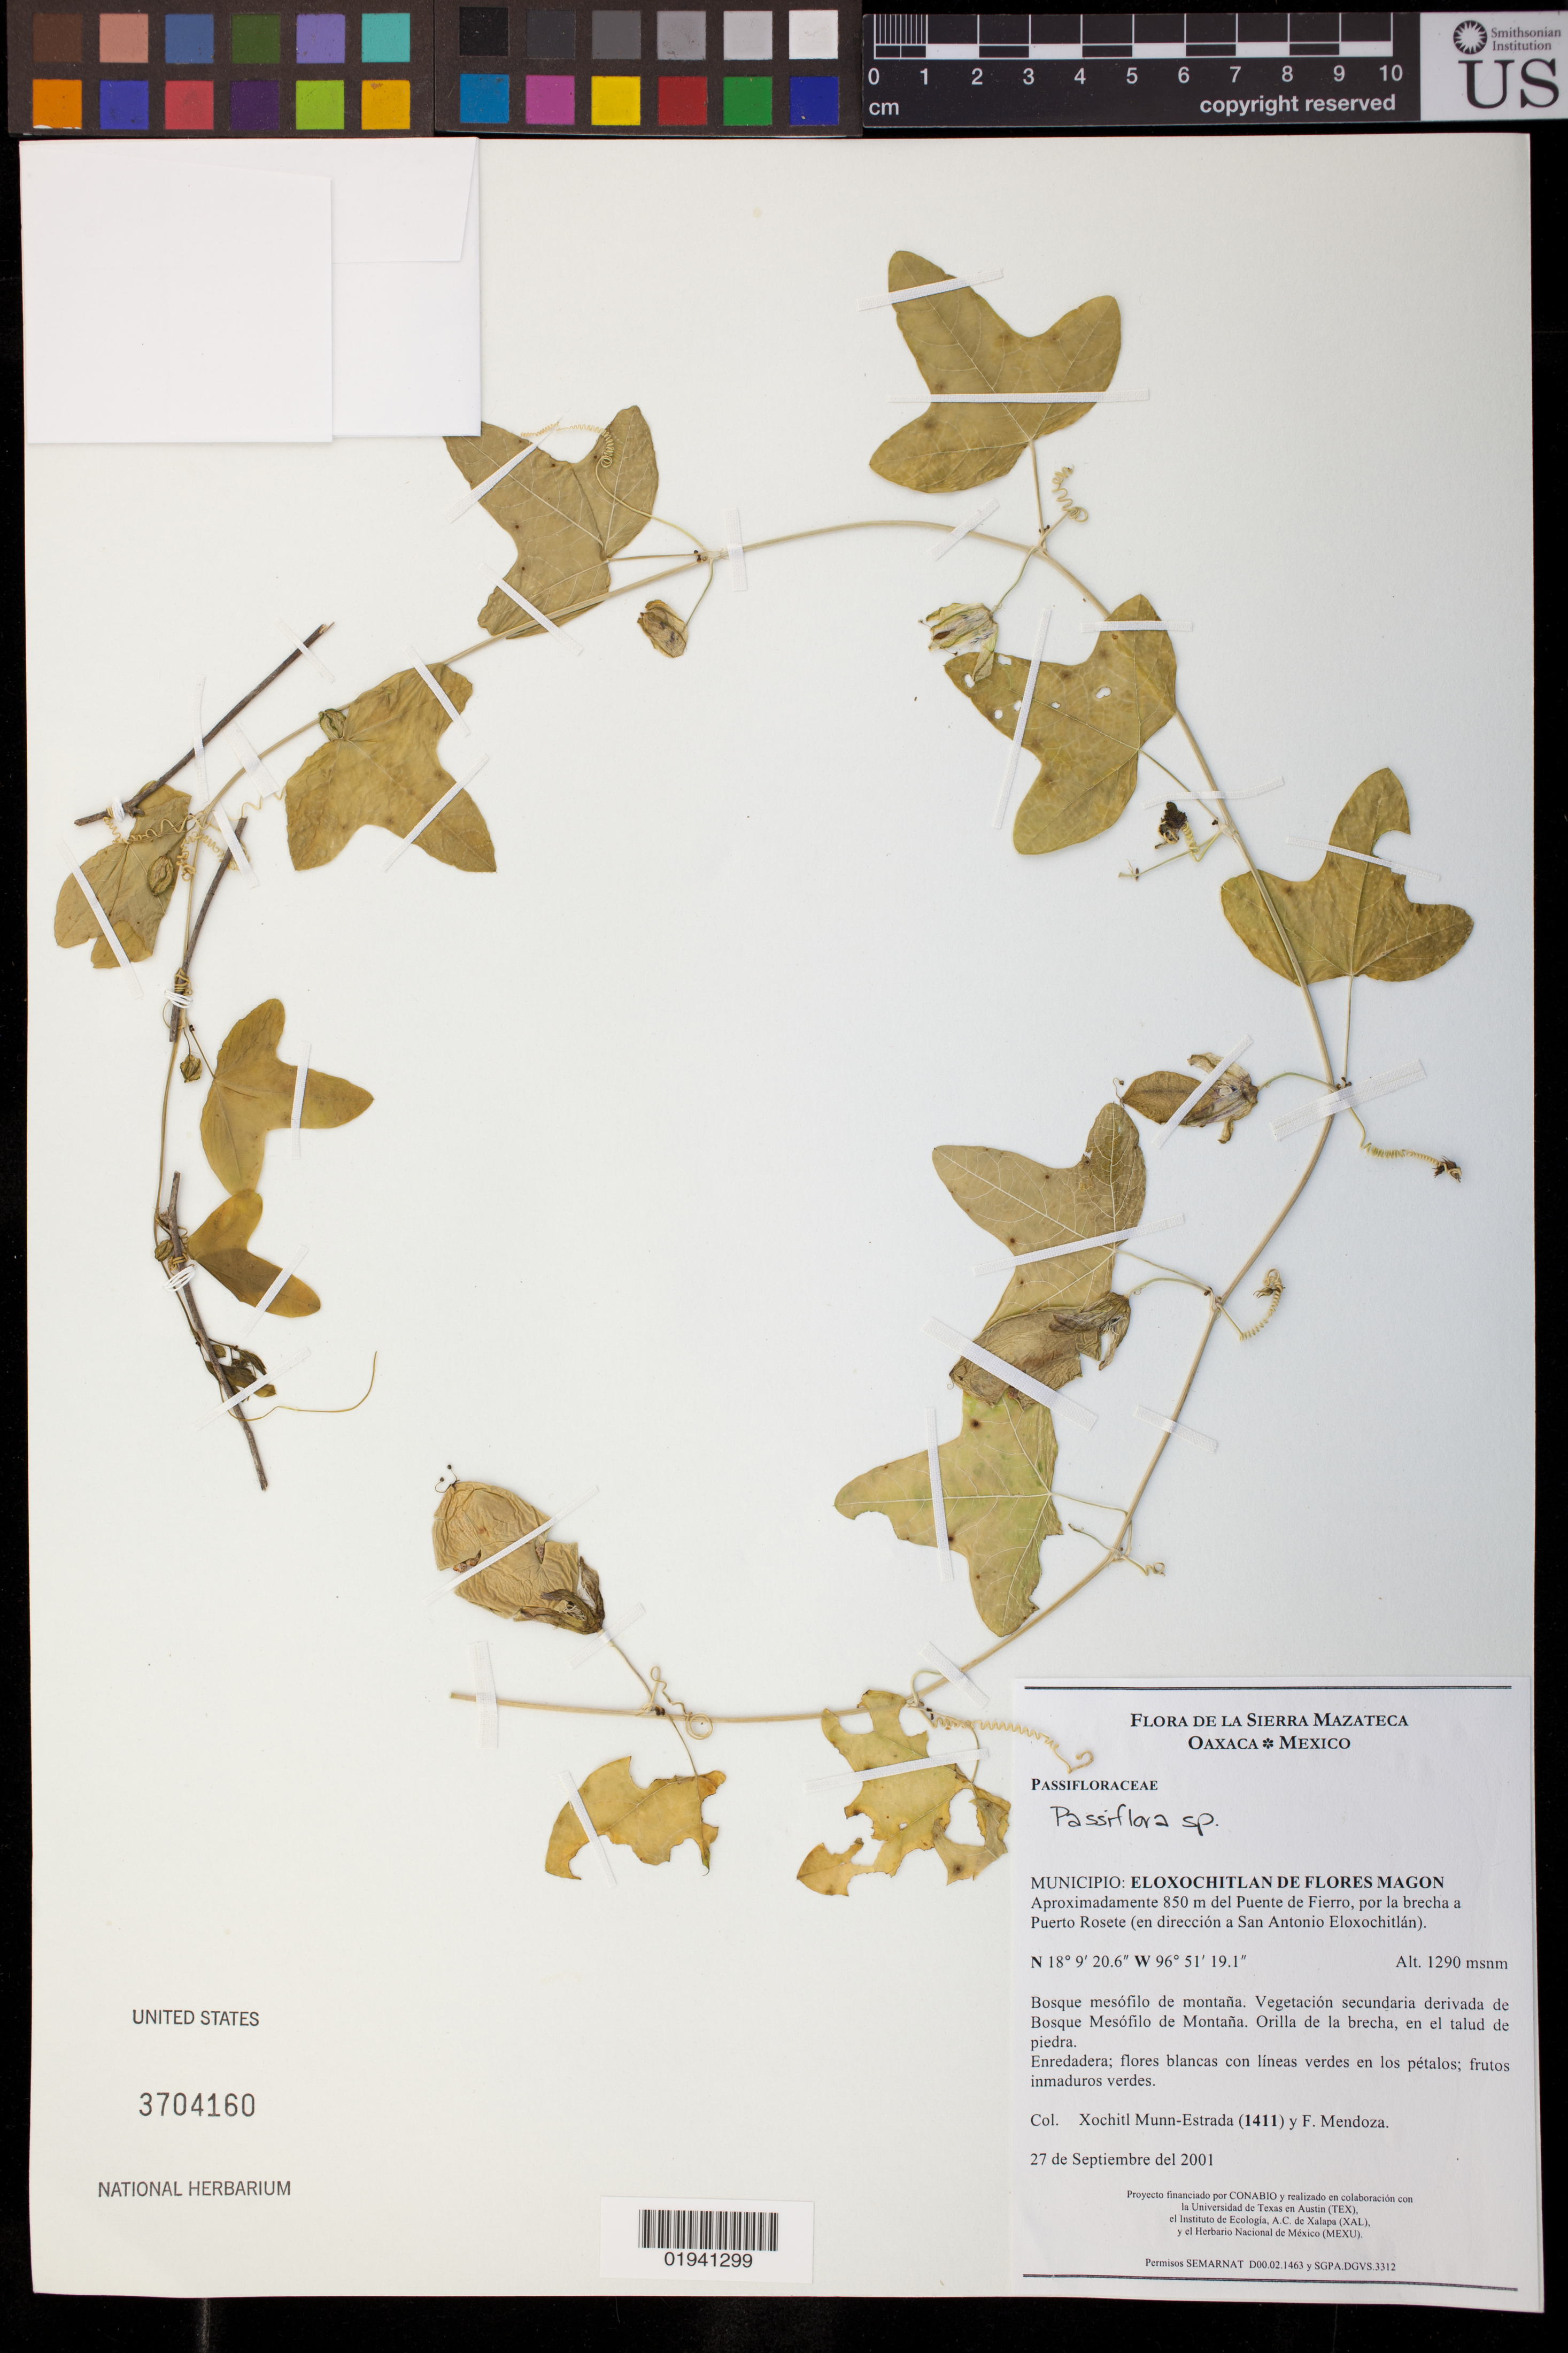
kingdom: Plantae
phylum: Tracheophyta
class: Magnoliopsida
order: Malpighiales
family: Passifloraceae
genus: Passiflora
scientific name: Passiflora sp.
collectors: X. Munn-Estrada & F. Mendoza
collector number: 1411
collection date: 2001-09-27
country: Mexico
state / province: Oaxaca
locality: Sierra Mazateca. Municipio: Eloxochitlan de Flores Magon. Aproximadamente 850 m del Puente de Fierro, por la brecha a Puerto Rosete (en dirección a San Antonio Eloxochitlán)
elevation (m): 1290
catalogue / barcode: US 3704160